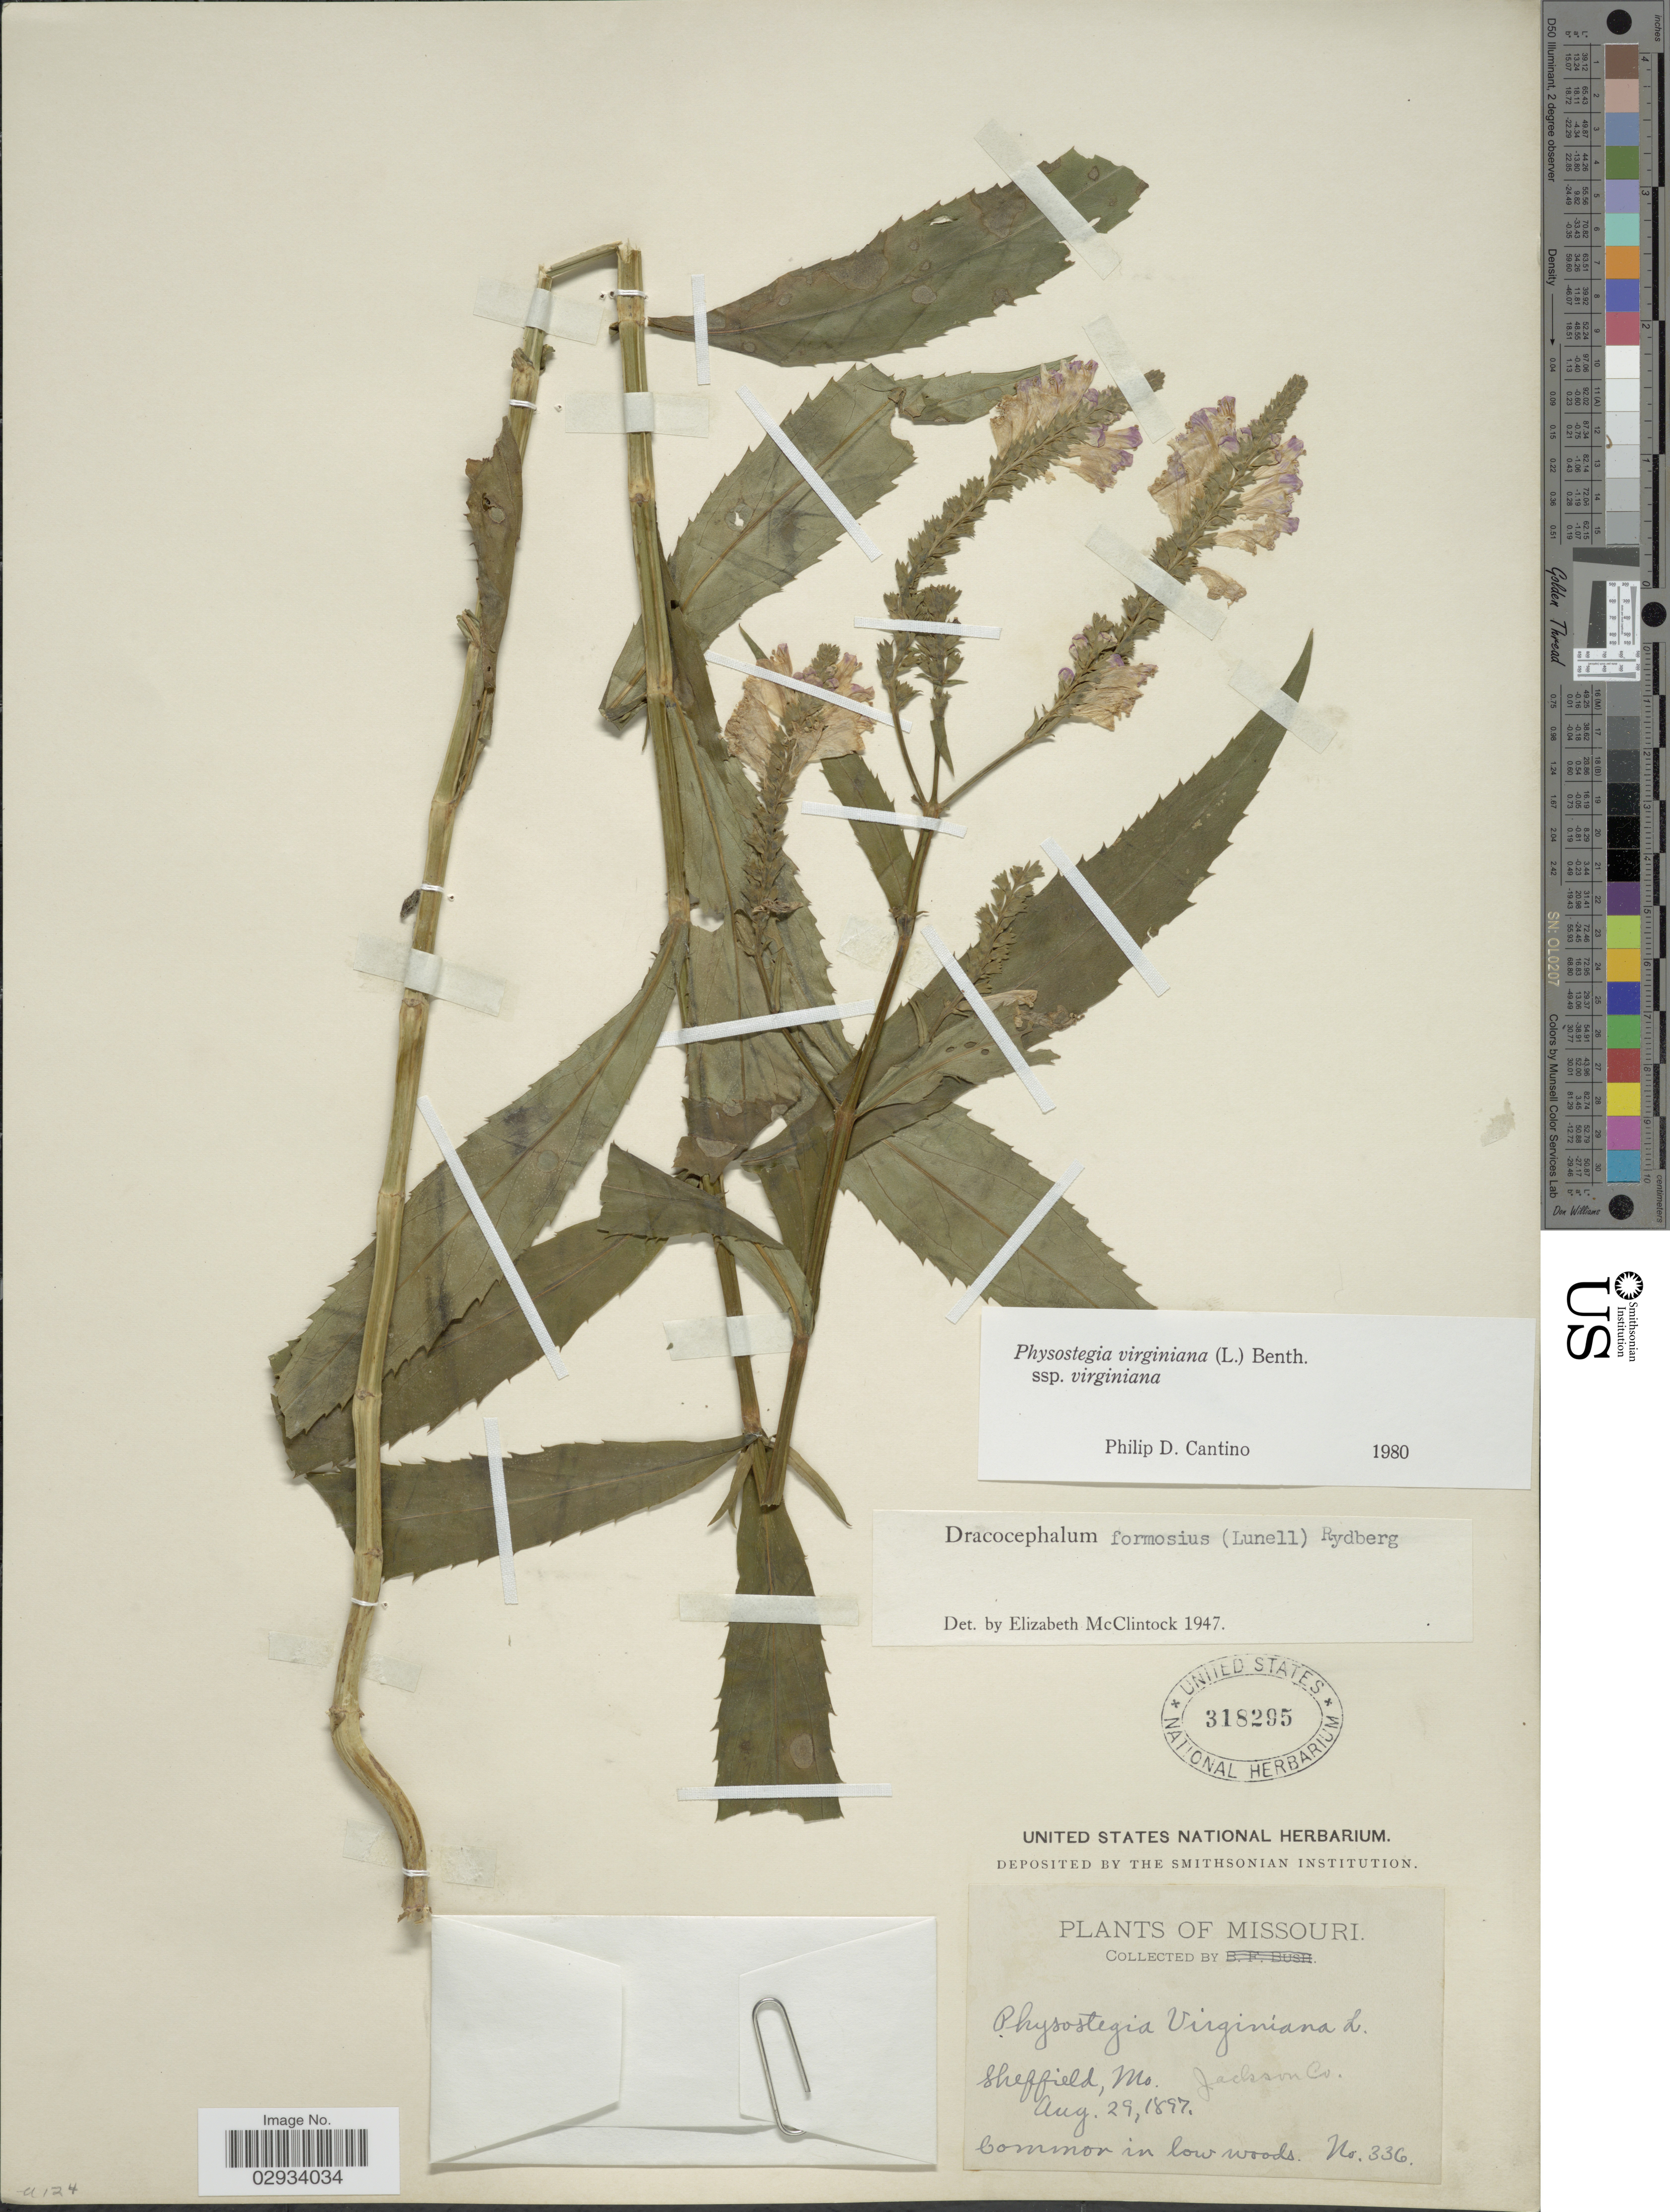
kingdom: Plantae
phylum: Tracheophyta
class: Magnoliopsida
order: Lamiales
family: Lamiaceae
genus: Physostegia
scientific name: Physostegia virginiana subsp. virginiana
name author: (L.) Benth.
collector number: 336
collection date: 1897-08-29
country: United States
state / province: Missouri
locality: Sheffield, Jackson Co., Mo.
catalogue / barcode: US 318295